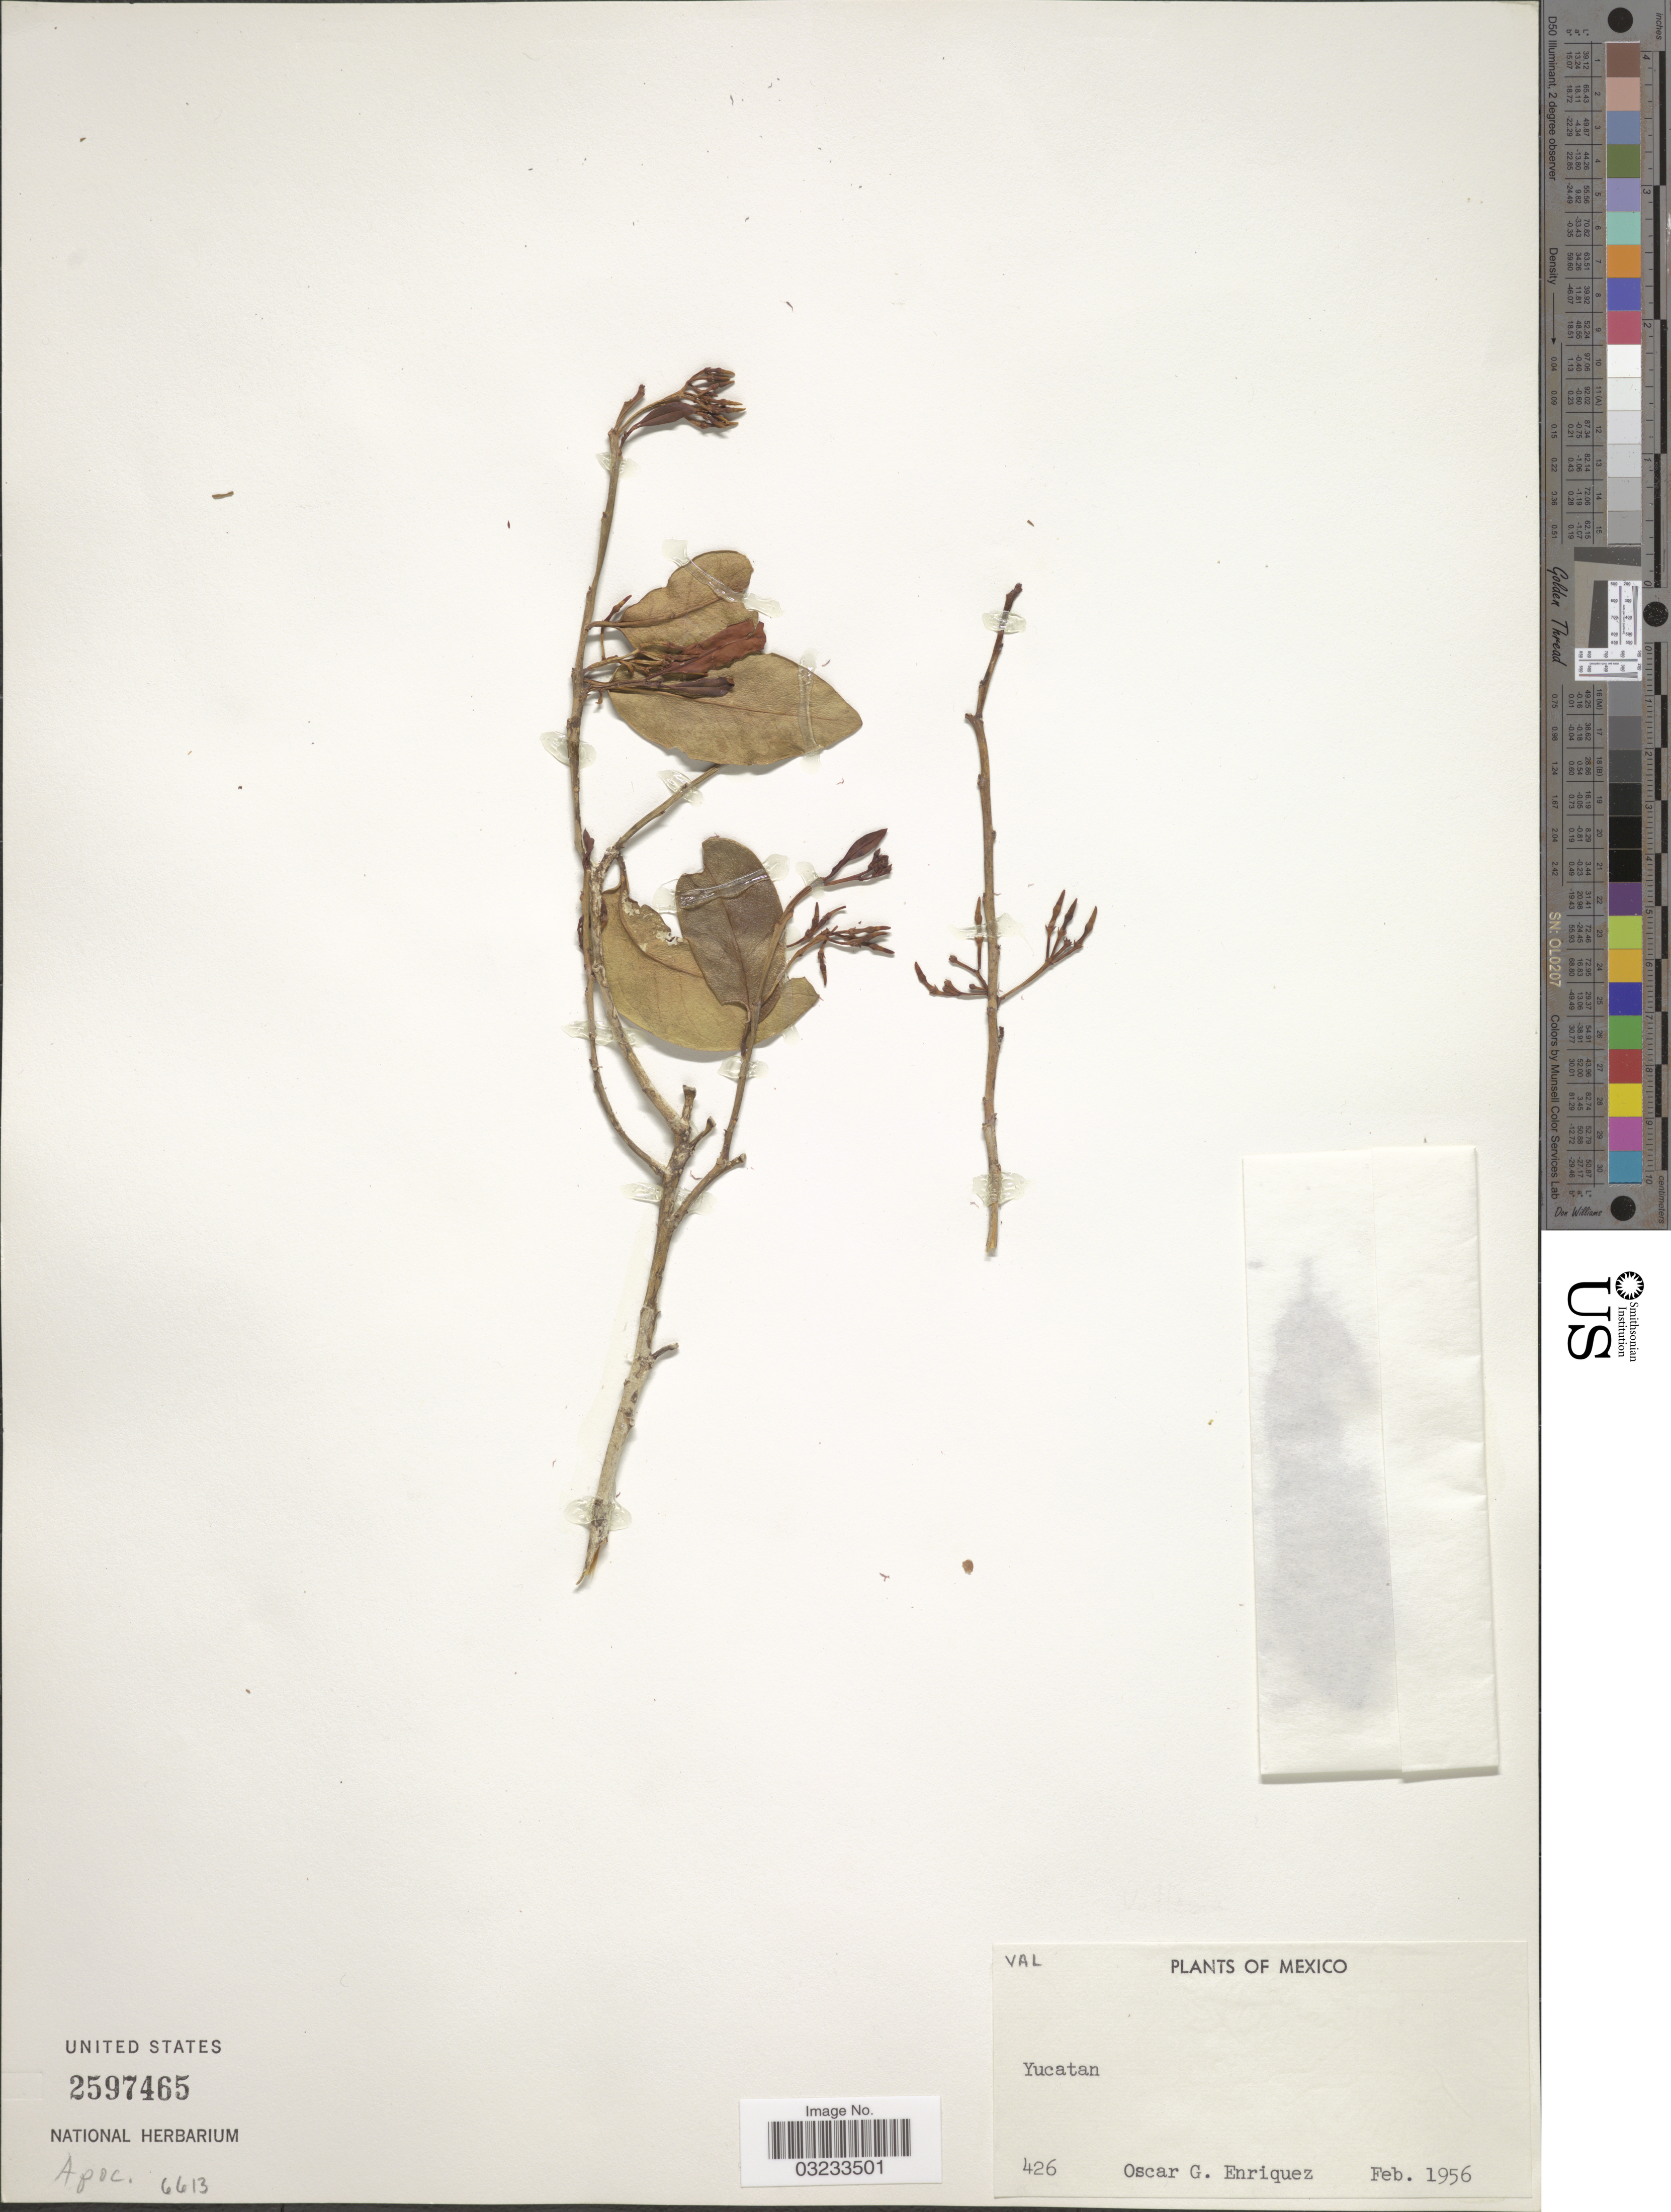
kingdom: Plantae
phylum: Tracheophyta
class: Magnoliopsida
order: Gentianales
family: Apocynaceae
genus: Vallesia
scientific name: Vallesia sp.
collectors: O. Enriquez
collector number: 426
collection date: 1956-02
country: Mexico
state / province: Yucatán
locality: Yucatan.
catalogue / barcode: US 2597465